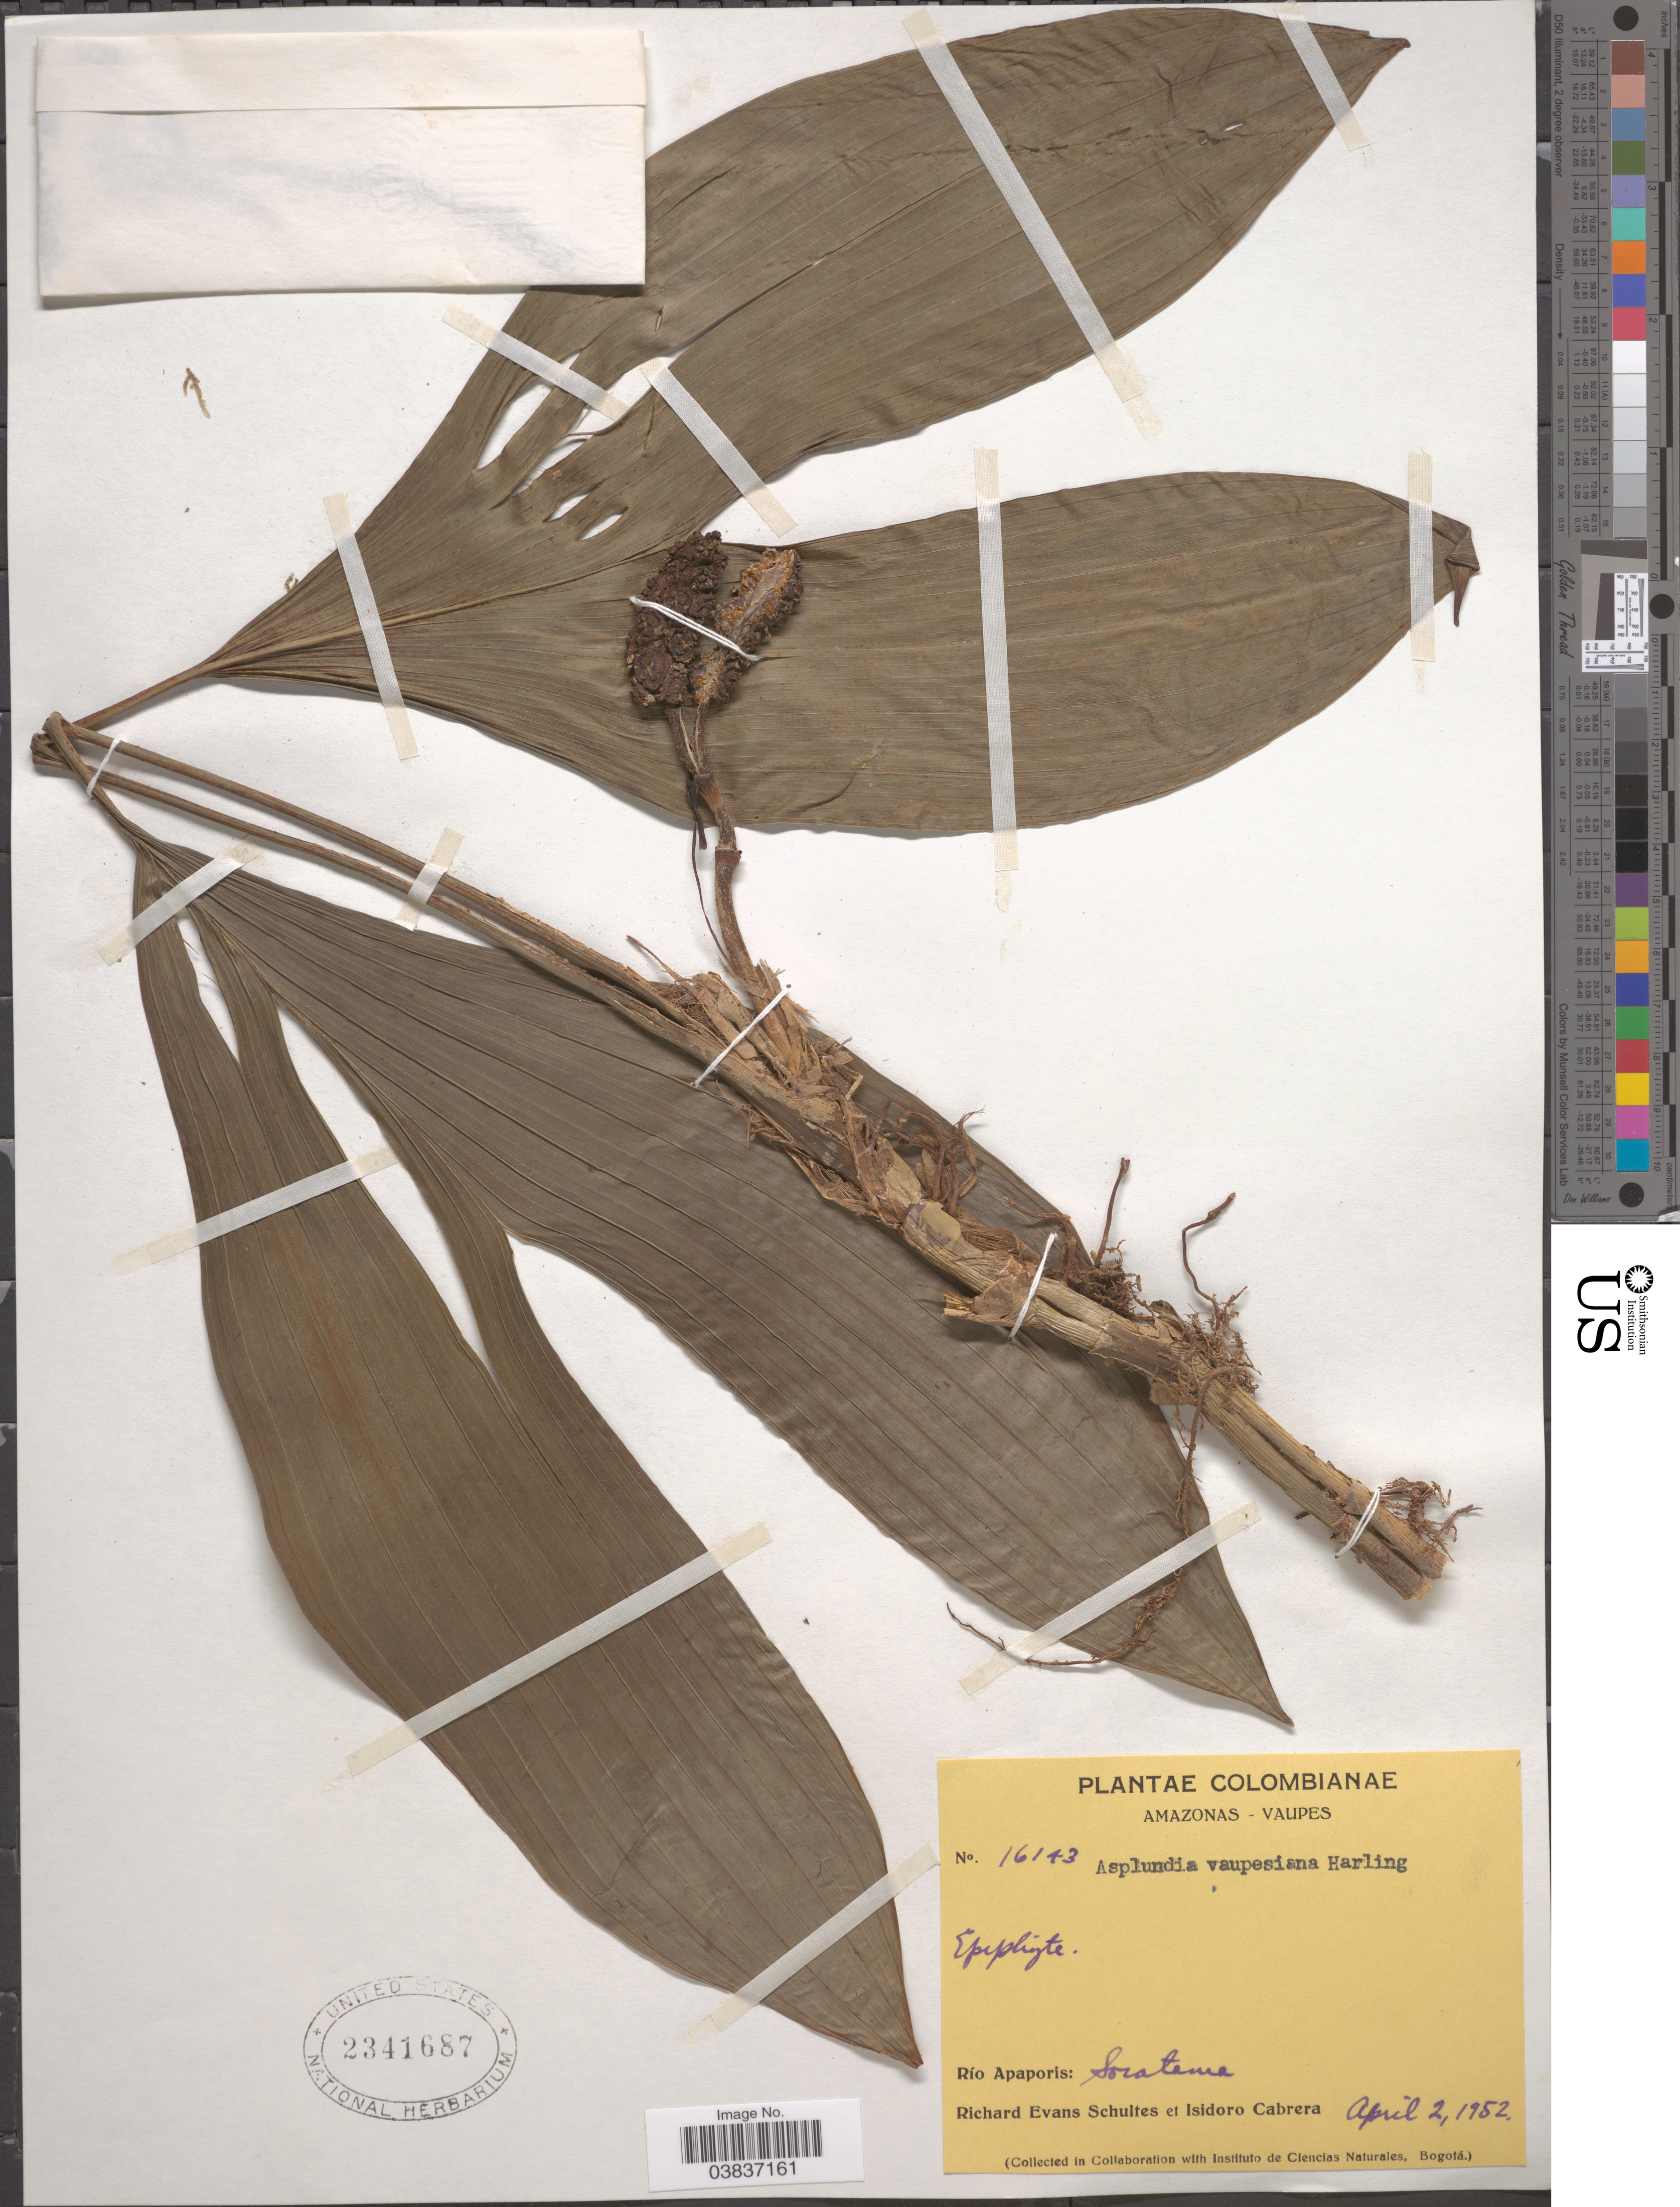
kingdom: Plantae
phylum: Tracheophyta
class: Liliopsida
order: Pandanales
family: Cyclanthaceae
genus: Asplundia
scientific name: Asplundia vaupesiana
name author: Harling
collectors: R. E. Schultes & I. Cabrera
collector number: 16143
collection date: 1952-04-02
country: Colombia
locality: Amazonas - Vaupes. Río Apaporis: Soratama.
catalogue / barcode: US 2341687